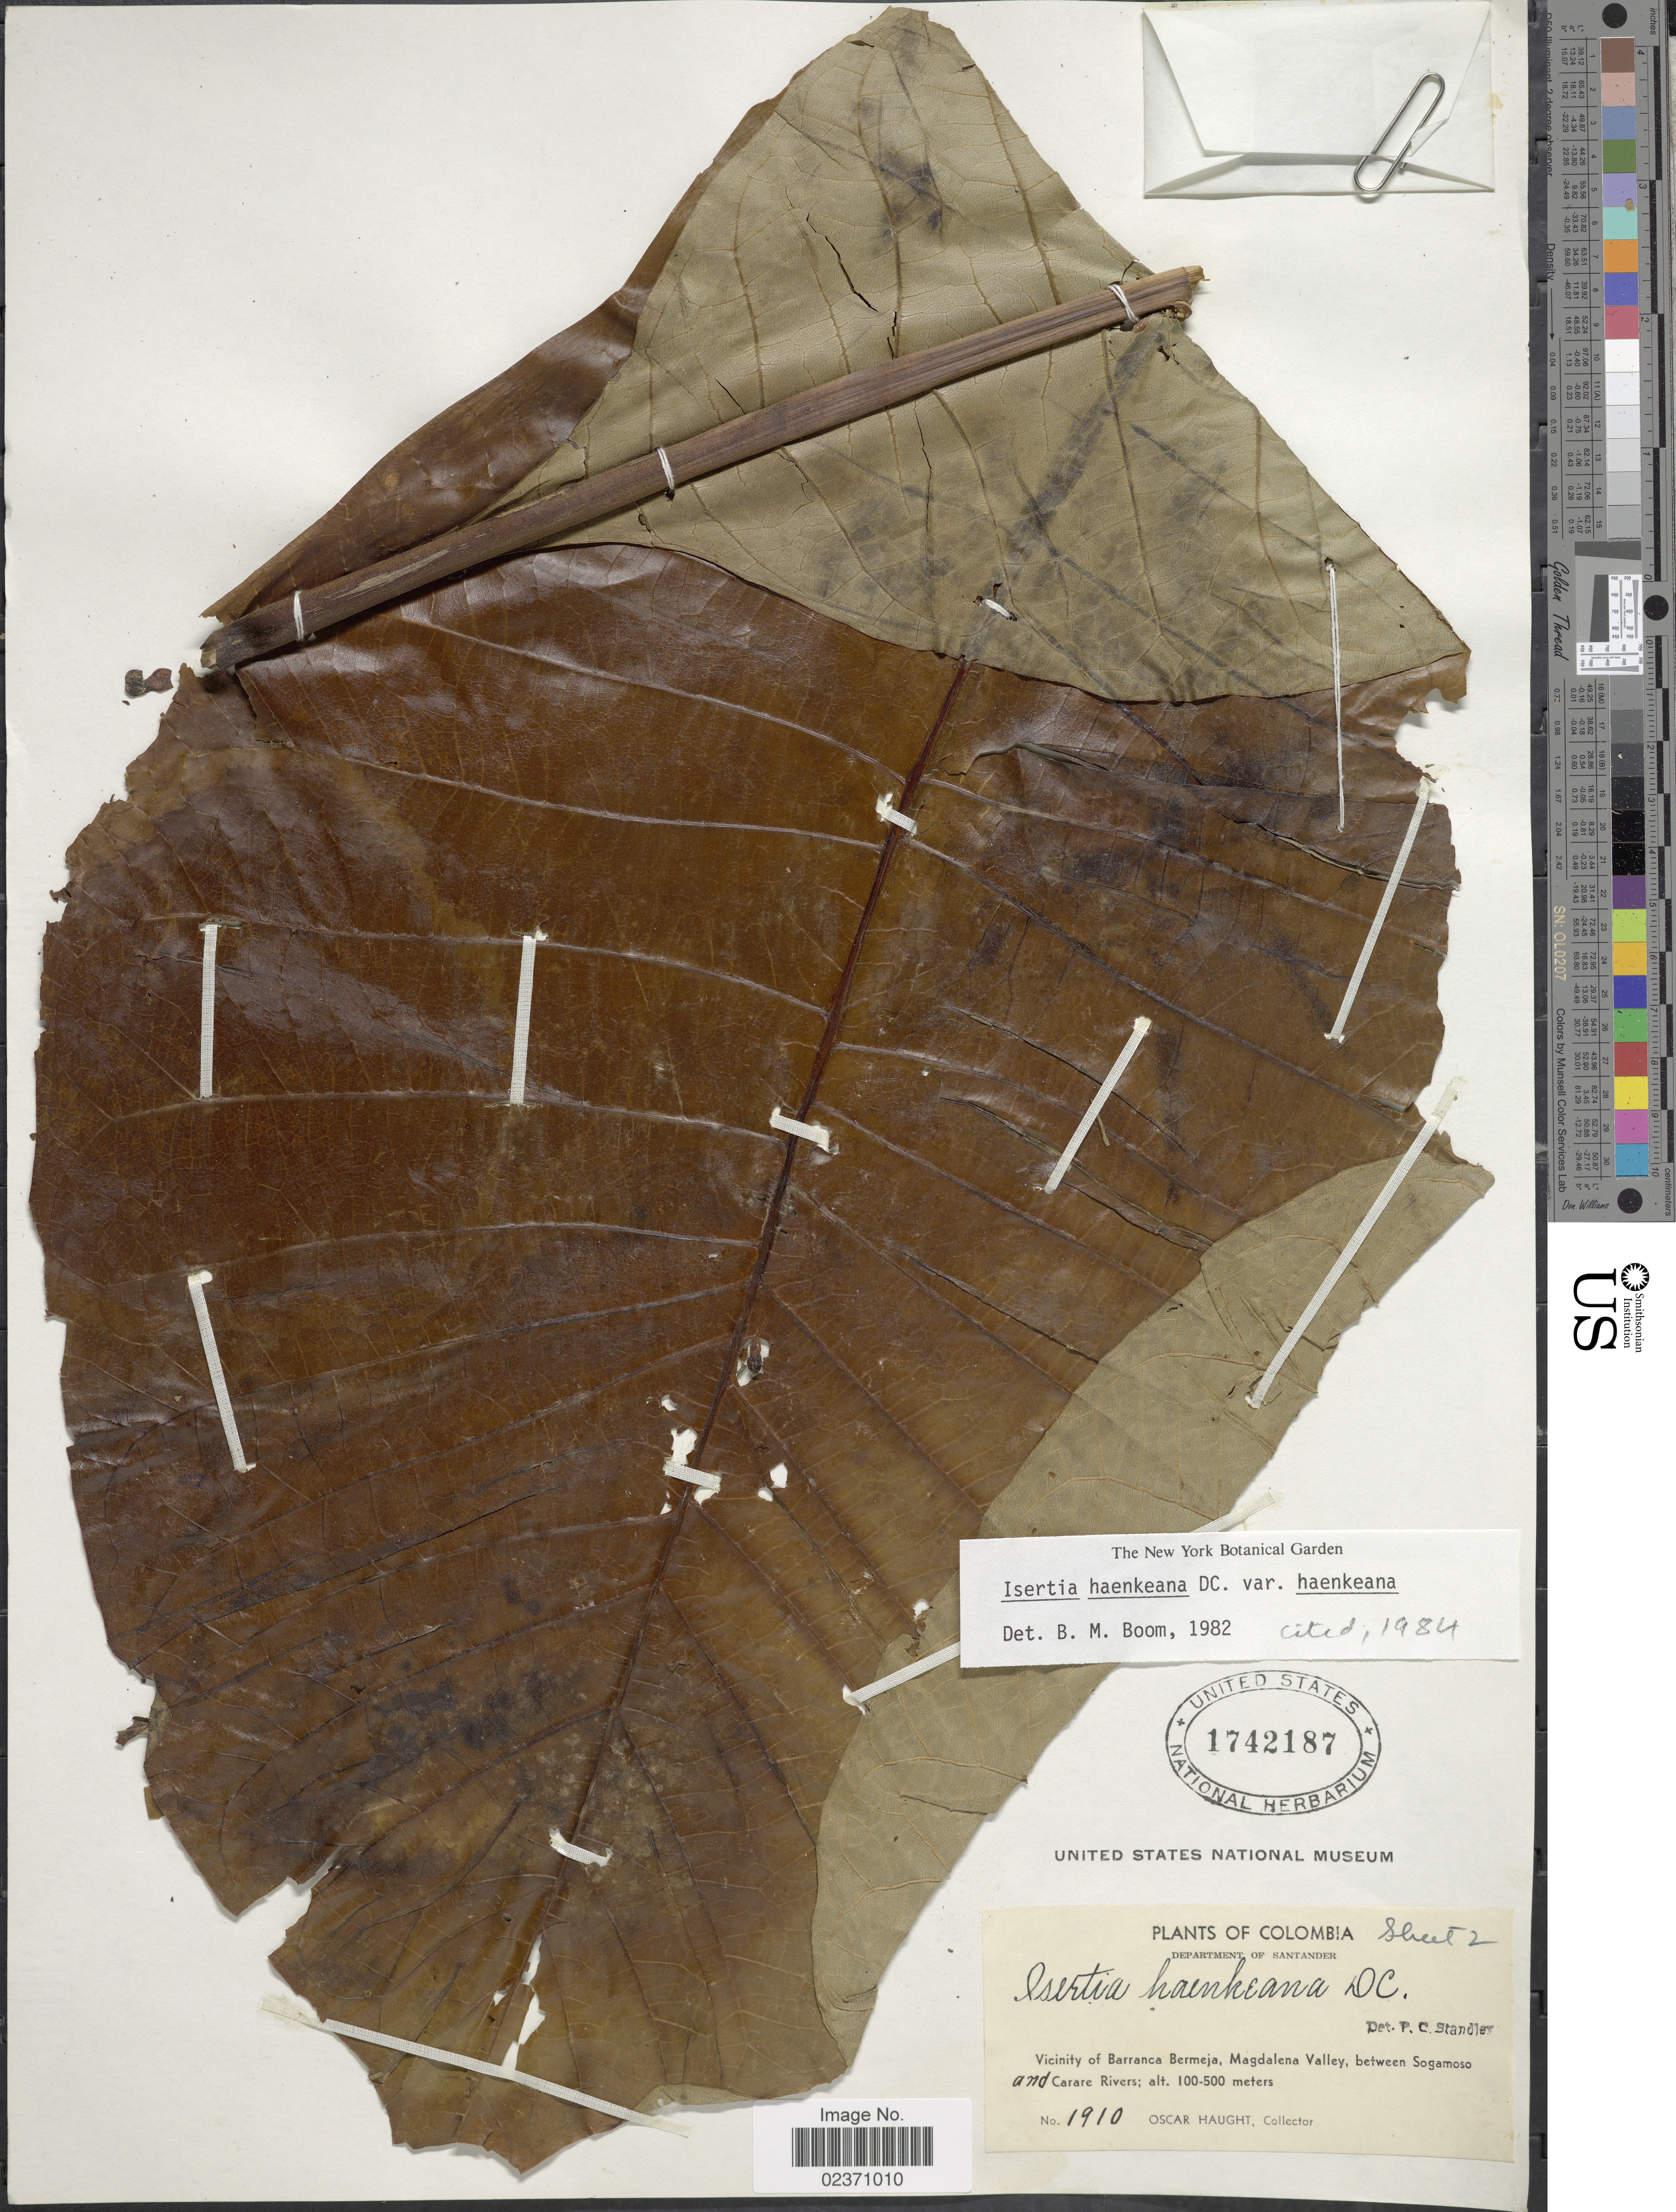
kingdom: Plantae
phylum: Tracheophyta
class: Magnoliopsida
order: Gentianales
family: Rubiaceae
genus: Isertia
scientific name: Isertia haenkeana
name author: DC.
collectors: O. Haught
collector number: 1910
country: Colombia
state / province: Santander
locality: Vicinity of Barranca Bermeja, Magdalena Valley, between Sogamoso and Carare Rivers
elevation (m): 100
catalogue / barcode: US 1742187